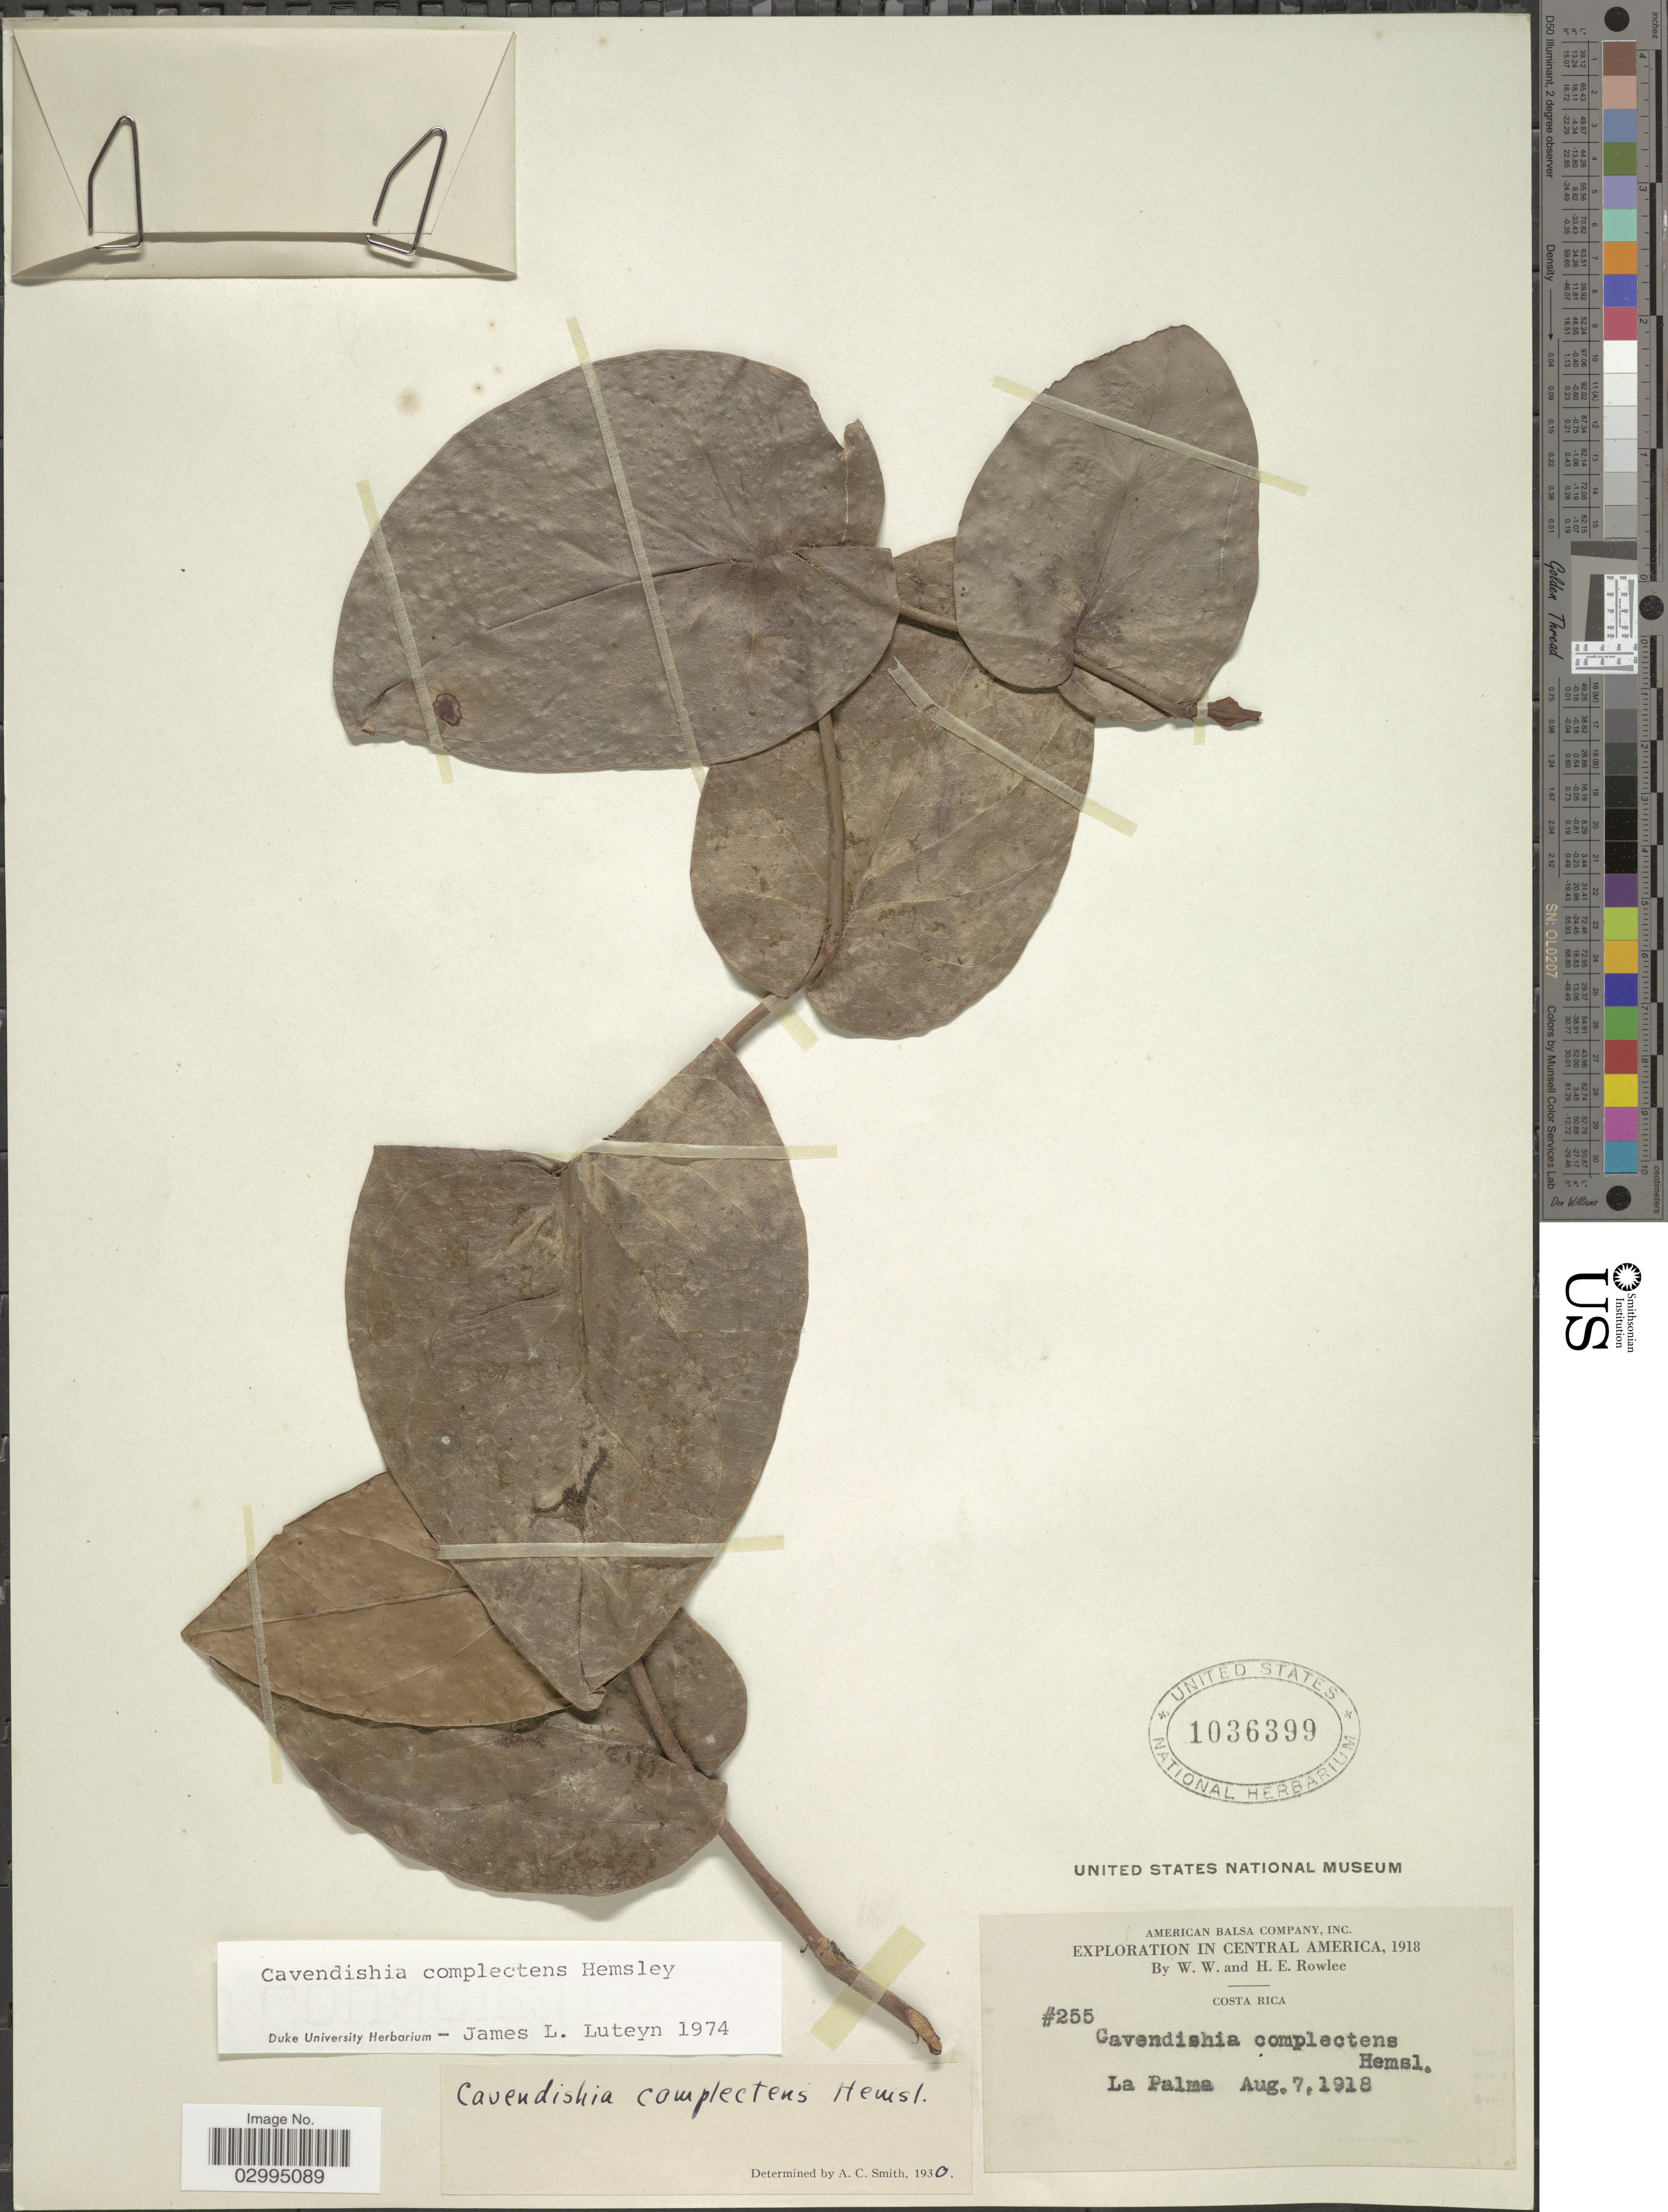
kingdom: Plantae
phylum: Tracheophyta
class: Magnoliopsida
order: Ericales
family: Ericaceae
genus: Cavendishia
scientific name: Cavendishia complectens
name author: Hemsl.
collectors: W. W. Rowlee & H. E. Rowlee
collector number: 255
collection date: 1918-08-07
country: Costa Rica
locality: In Central America. La Palma.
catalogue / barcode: US 1036399